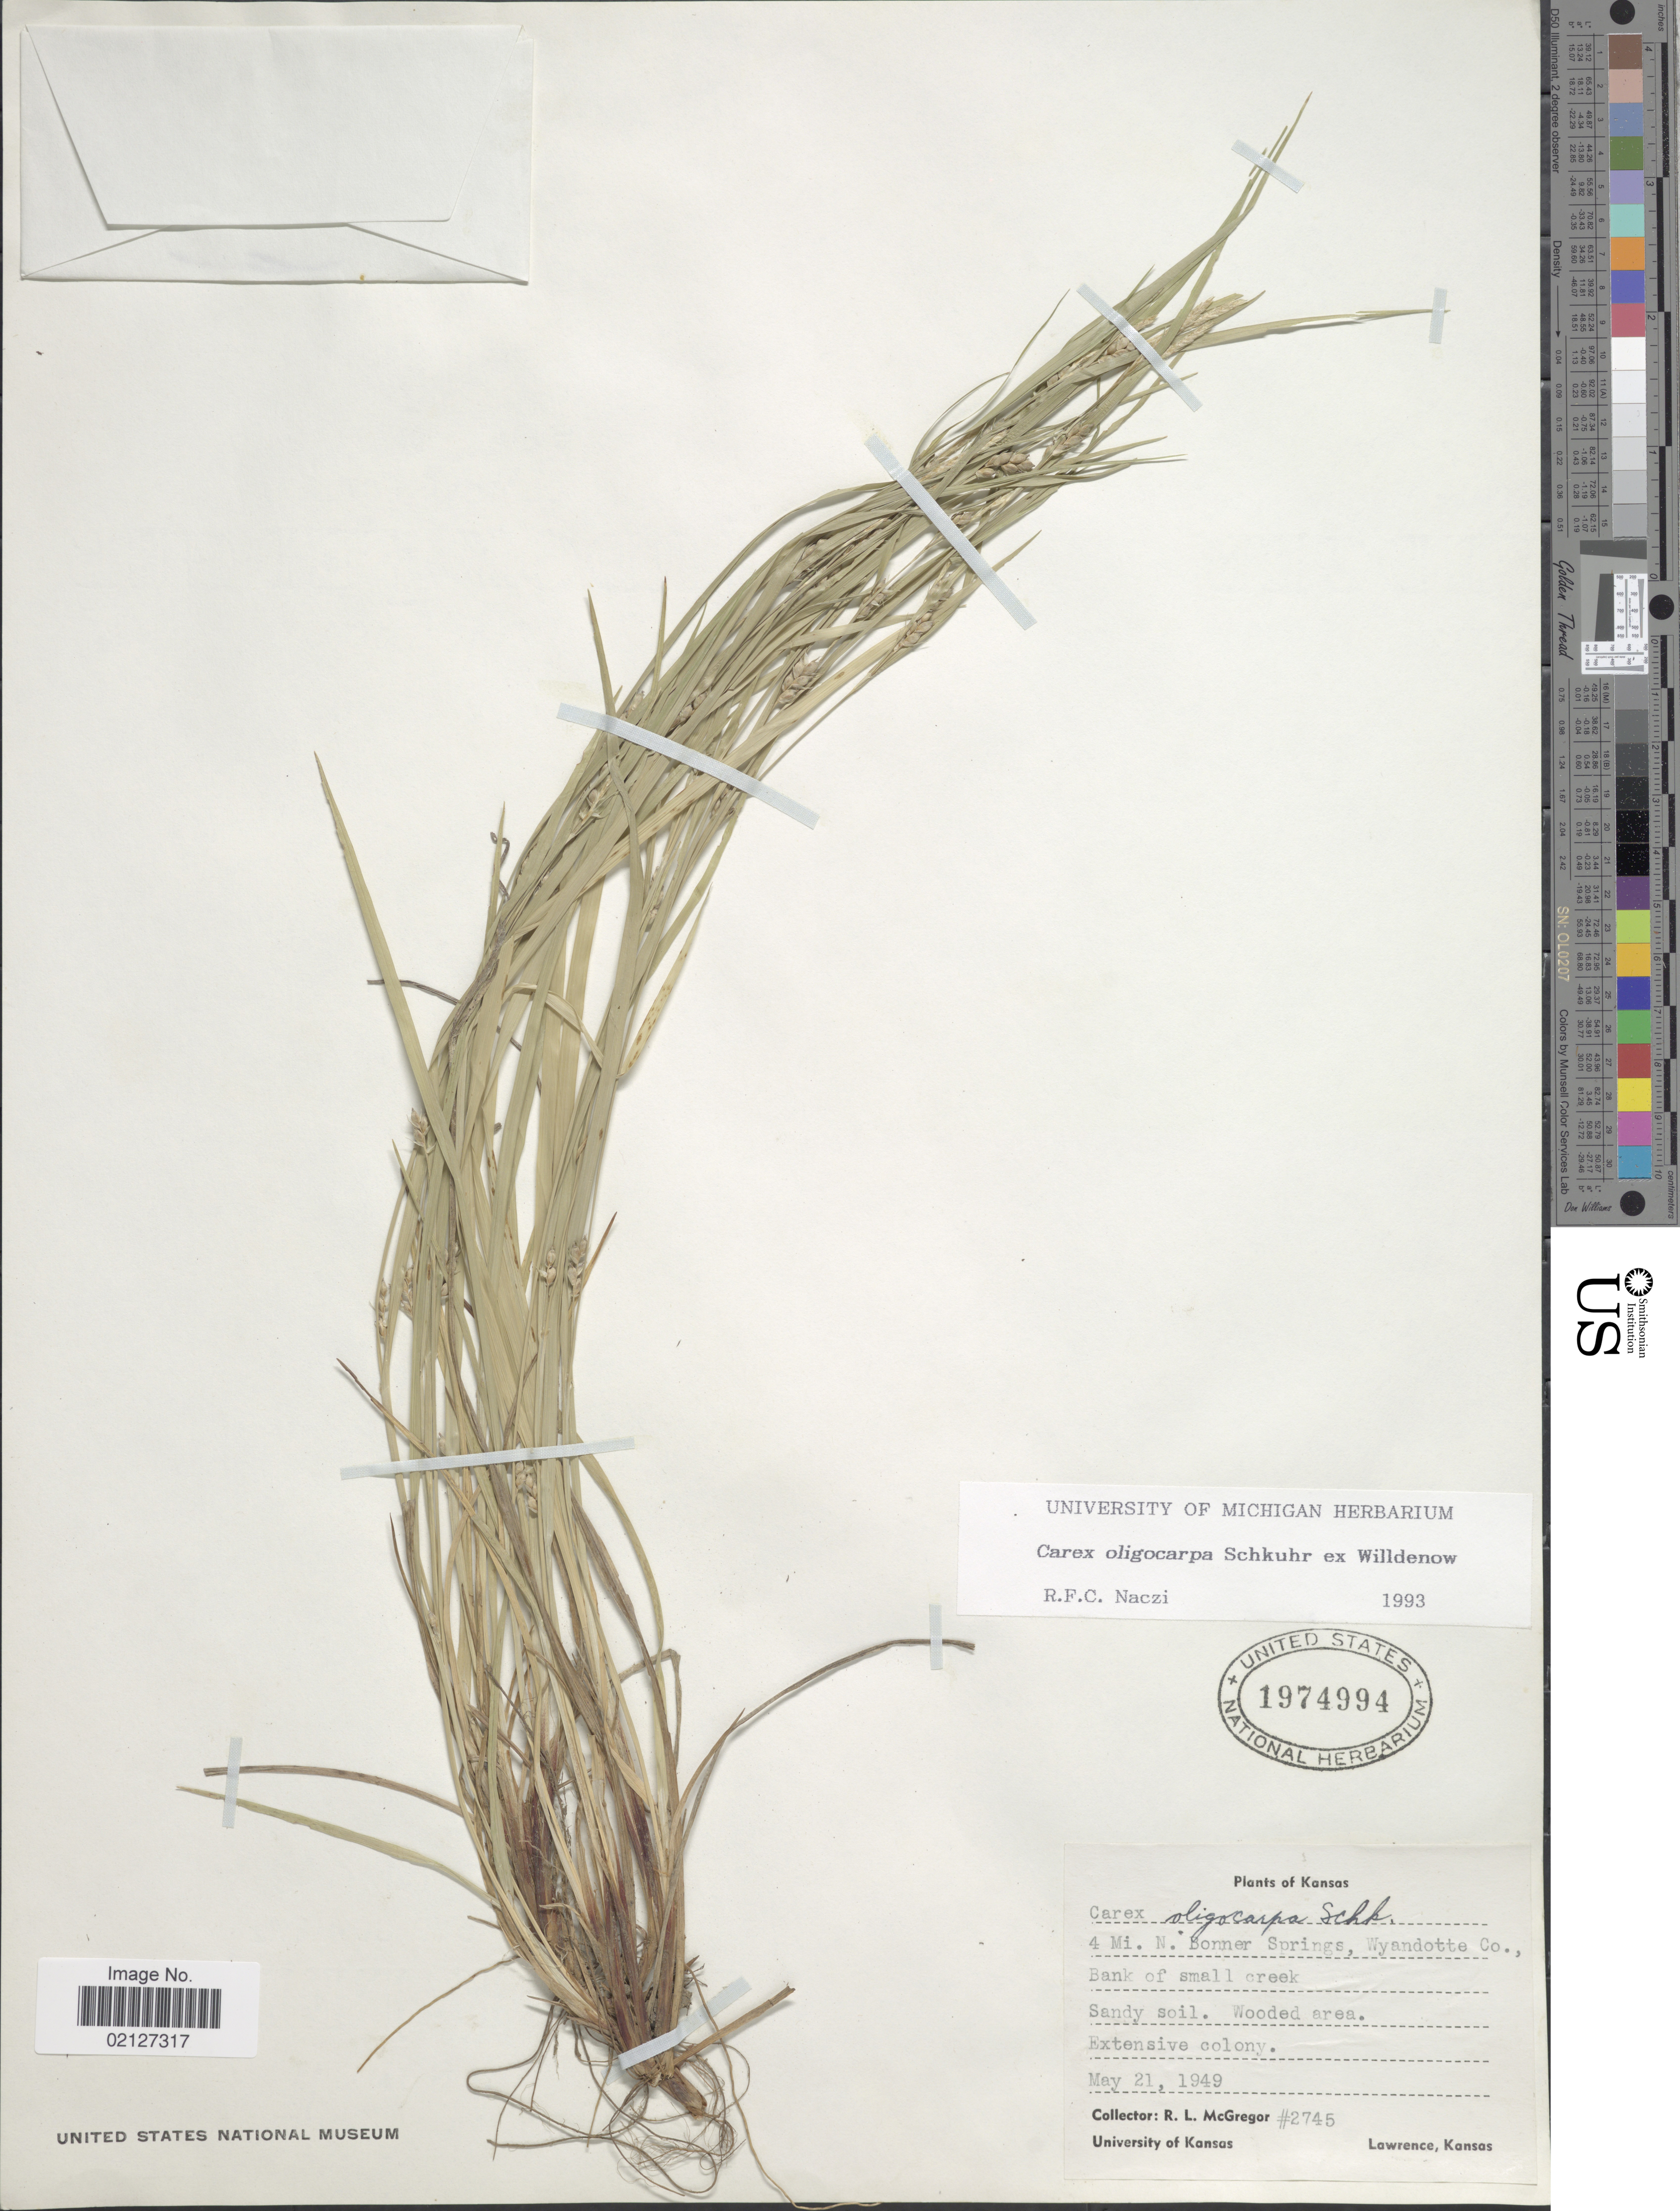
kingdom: Plantae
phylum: Tracheophyta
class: Liliopsida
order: Poales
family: Cyperaceae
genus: Carex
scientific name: Carex oligocarpa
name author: Willd.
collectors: R. McGregor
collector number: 2745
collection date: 1949-05-21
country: United States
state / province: Kansas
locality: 4 mi. N. Bonner Springs, Wyandotte Co., bank of small creek, wooded area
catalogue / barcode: US 1974994